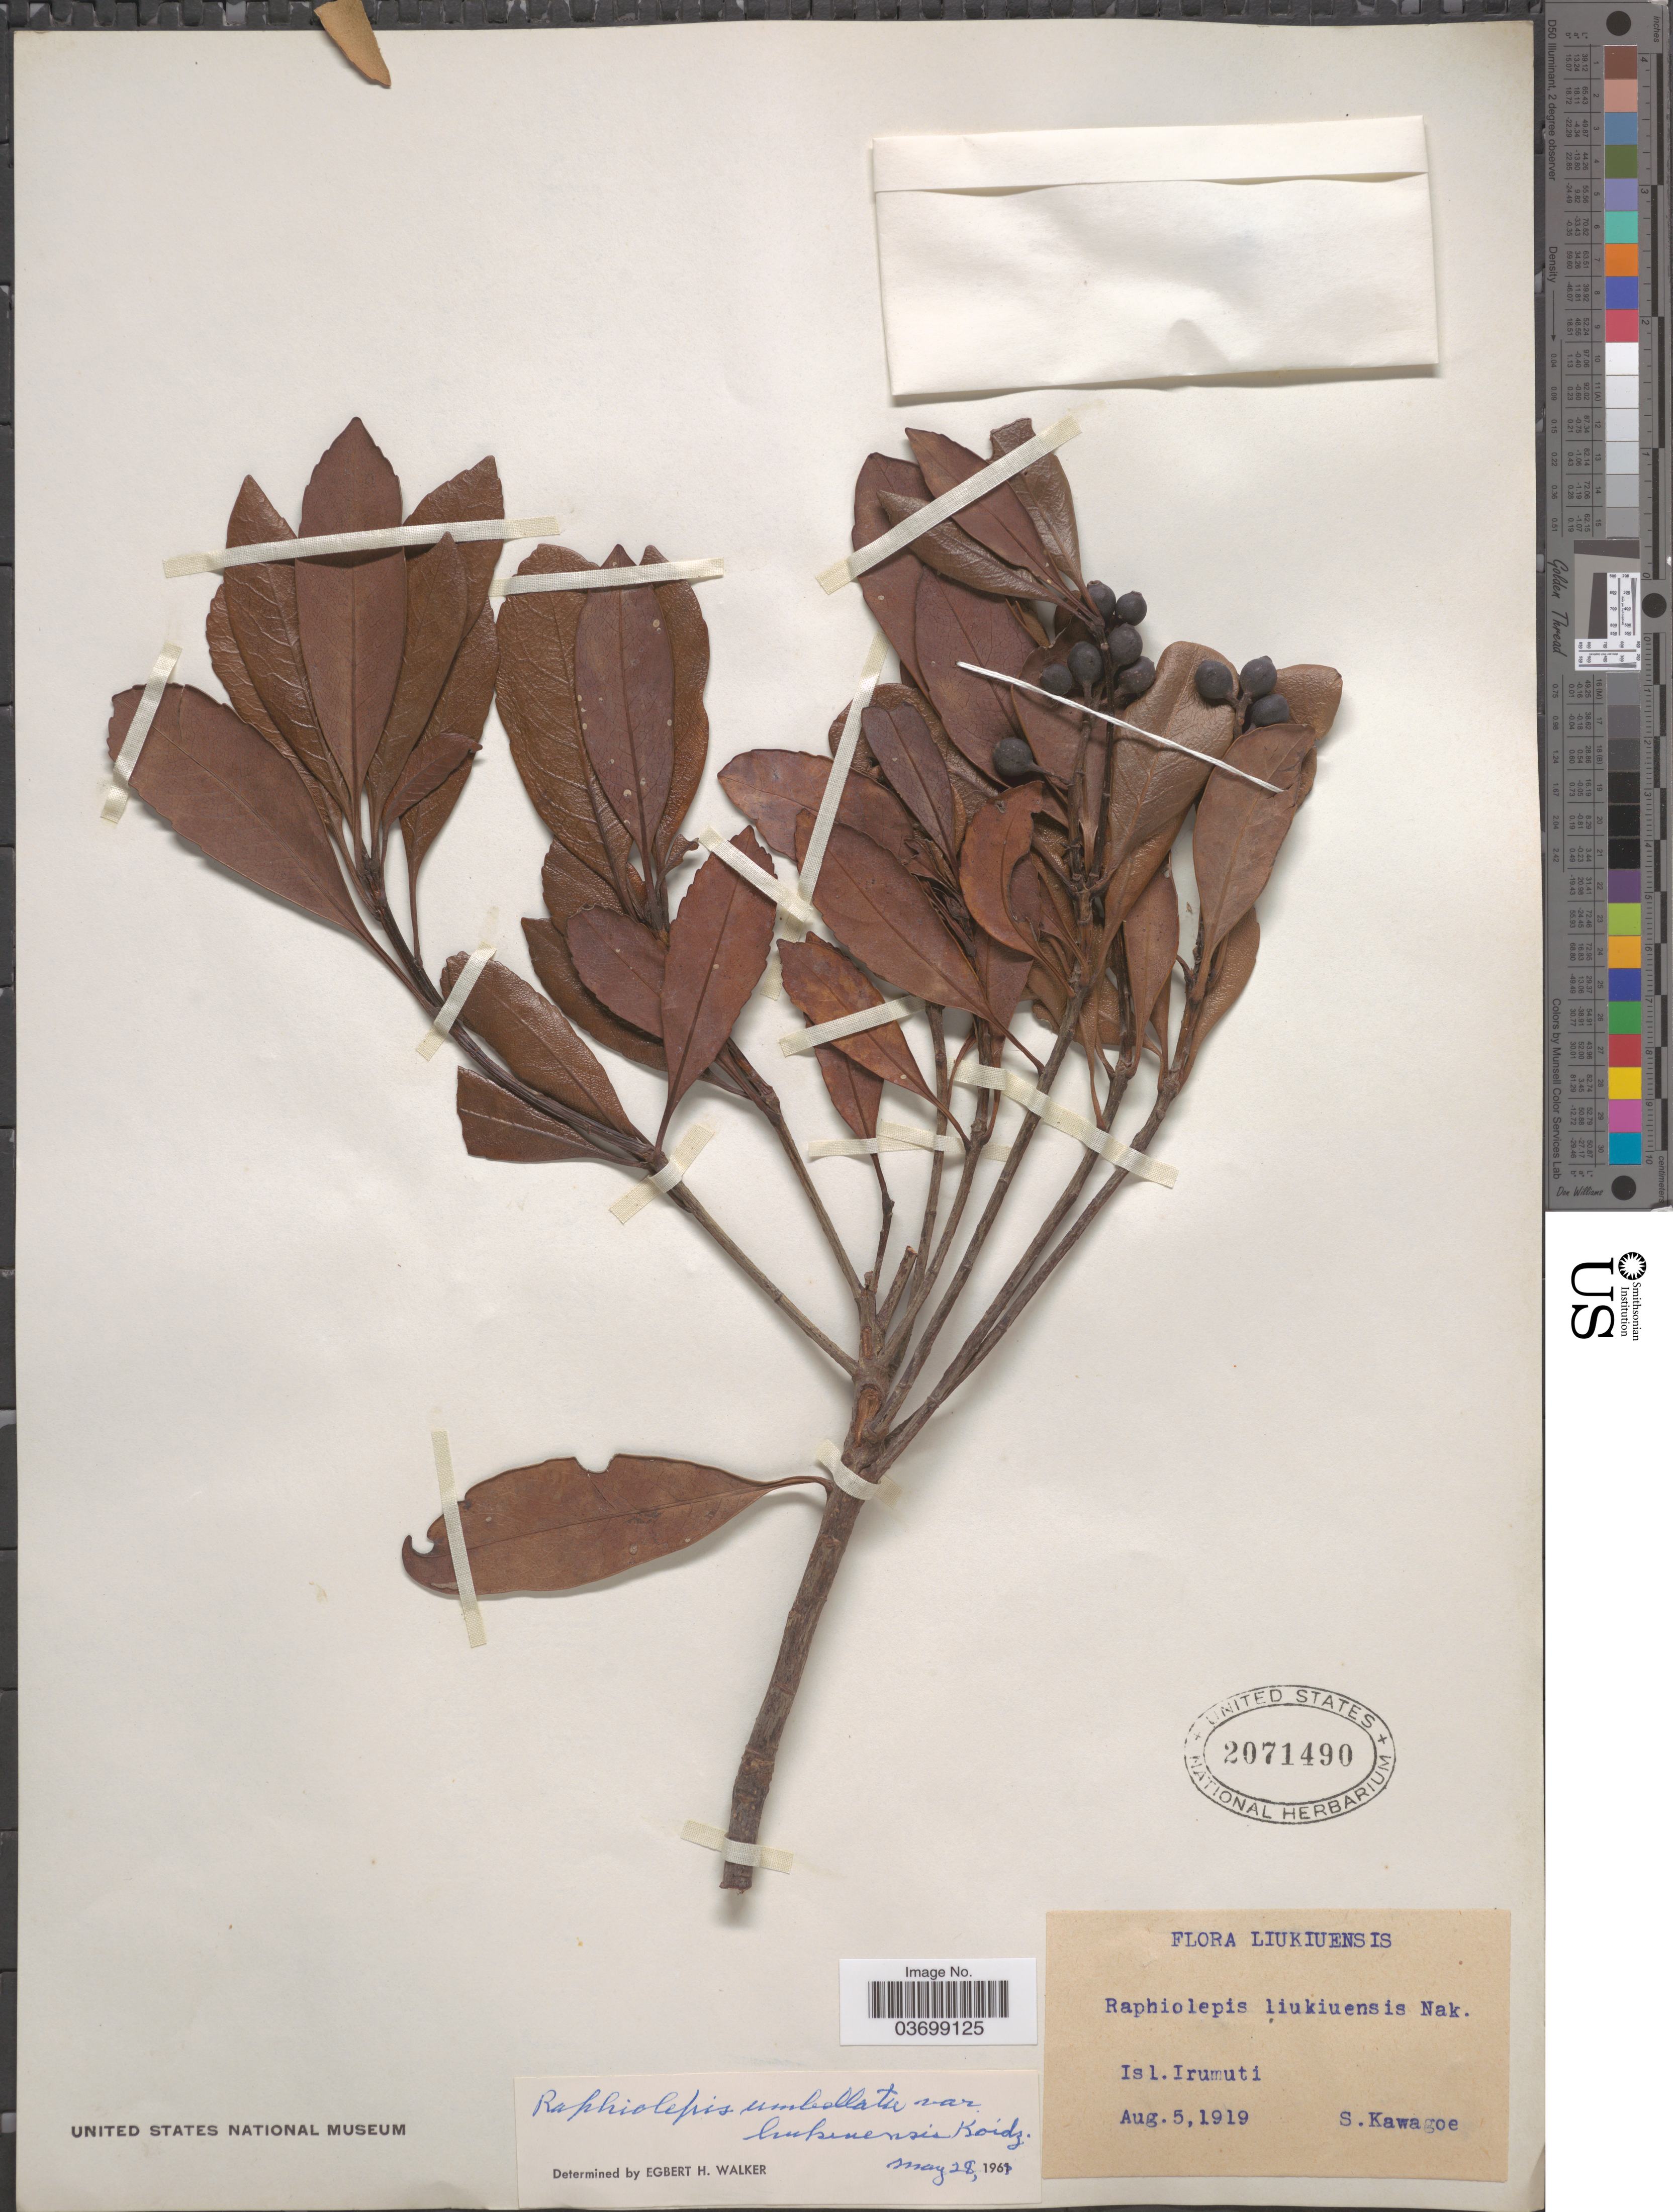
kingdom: Plantae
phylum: Tracheophyta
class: Magnoliopsida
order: Rosales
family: Rosaceae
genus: Rhaphiolepis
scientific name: Rhaphiolepis umbellata var. liukiuensis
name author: Koidz.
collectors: S. Kawagoe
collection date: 1919-08-05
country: Japan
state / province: Okinawa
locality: Liukiuensis. Isl. Irumuti.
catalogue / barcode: US 2071490